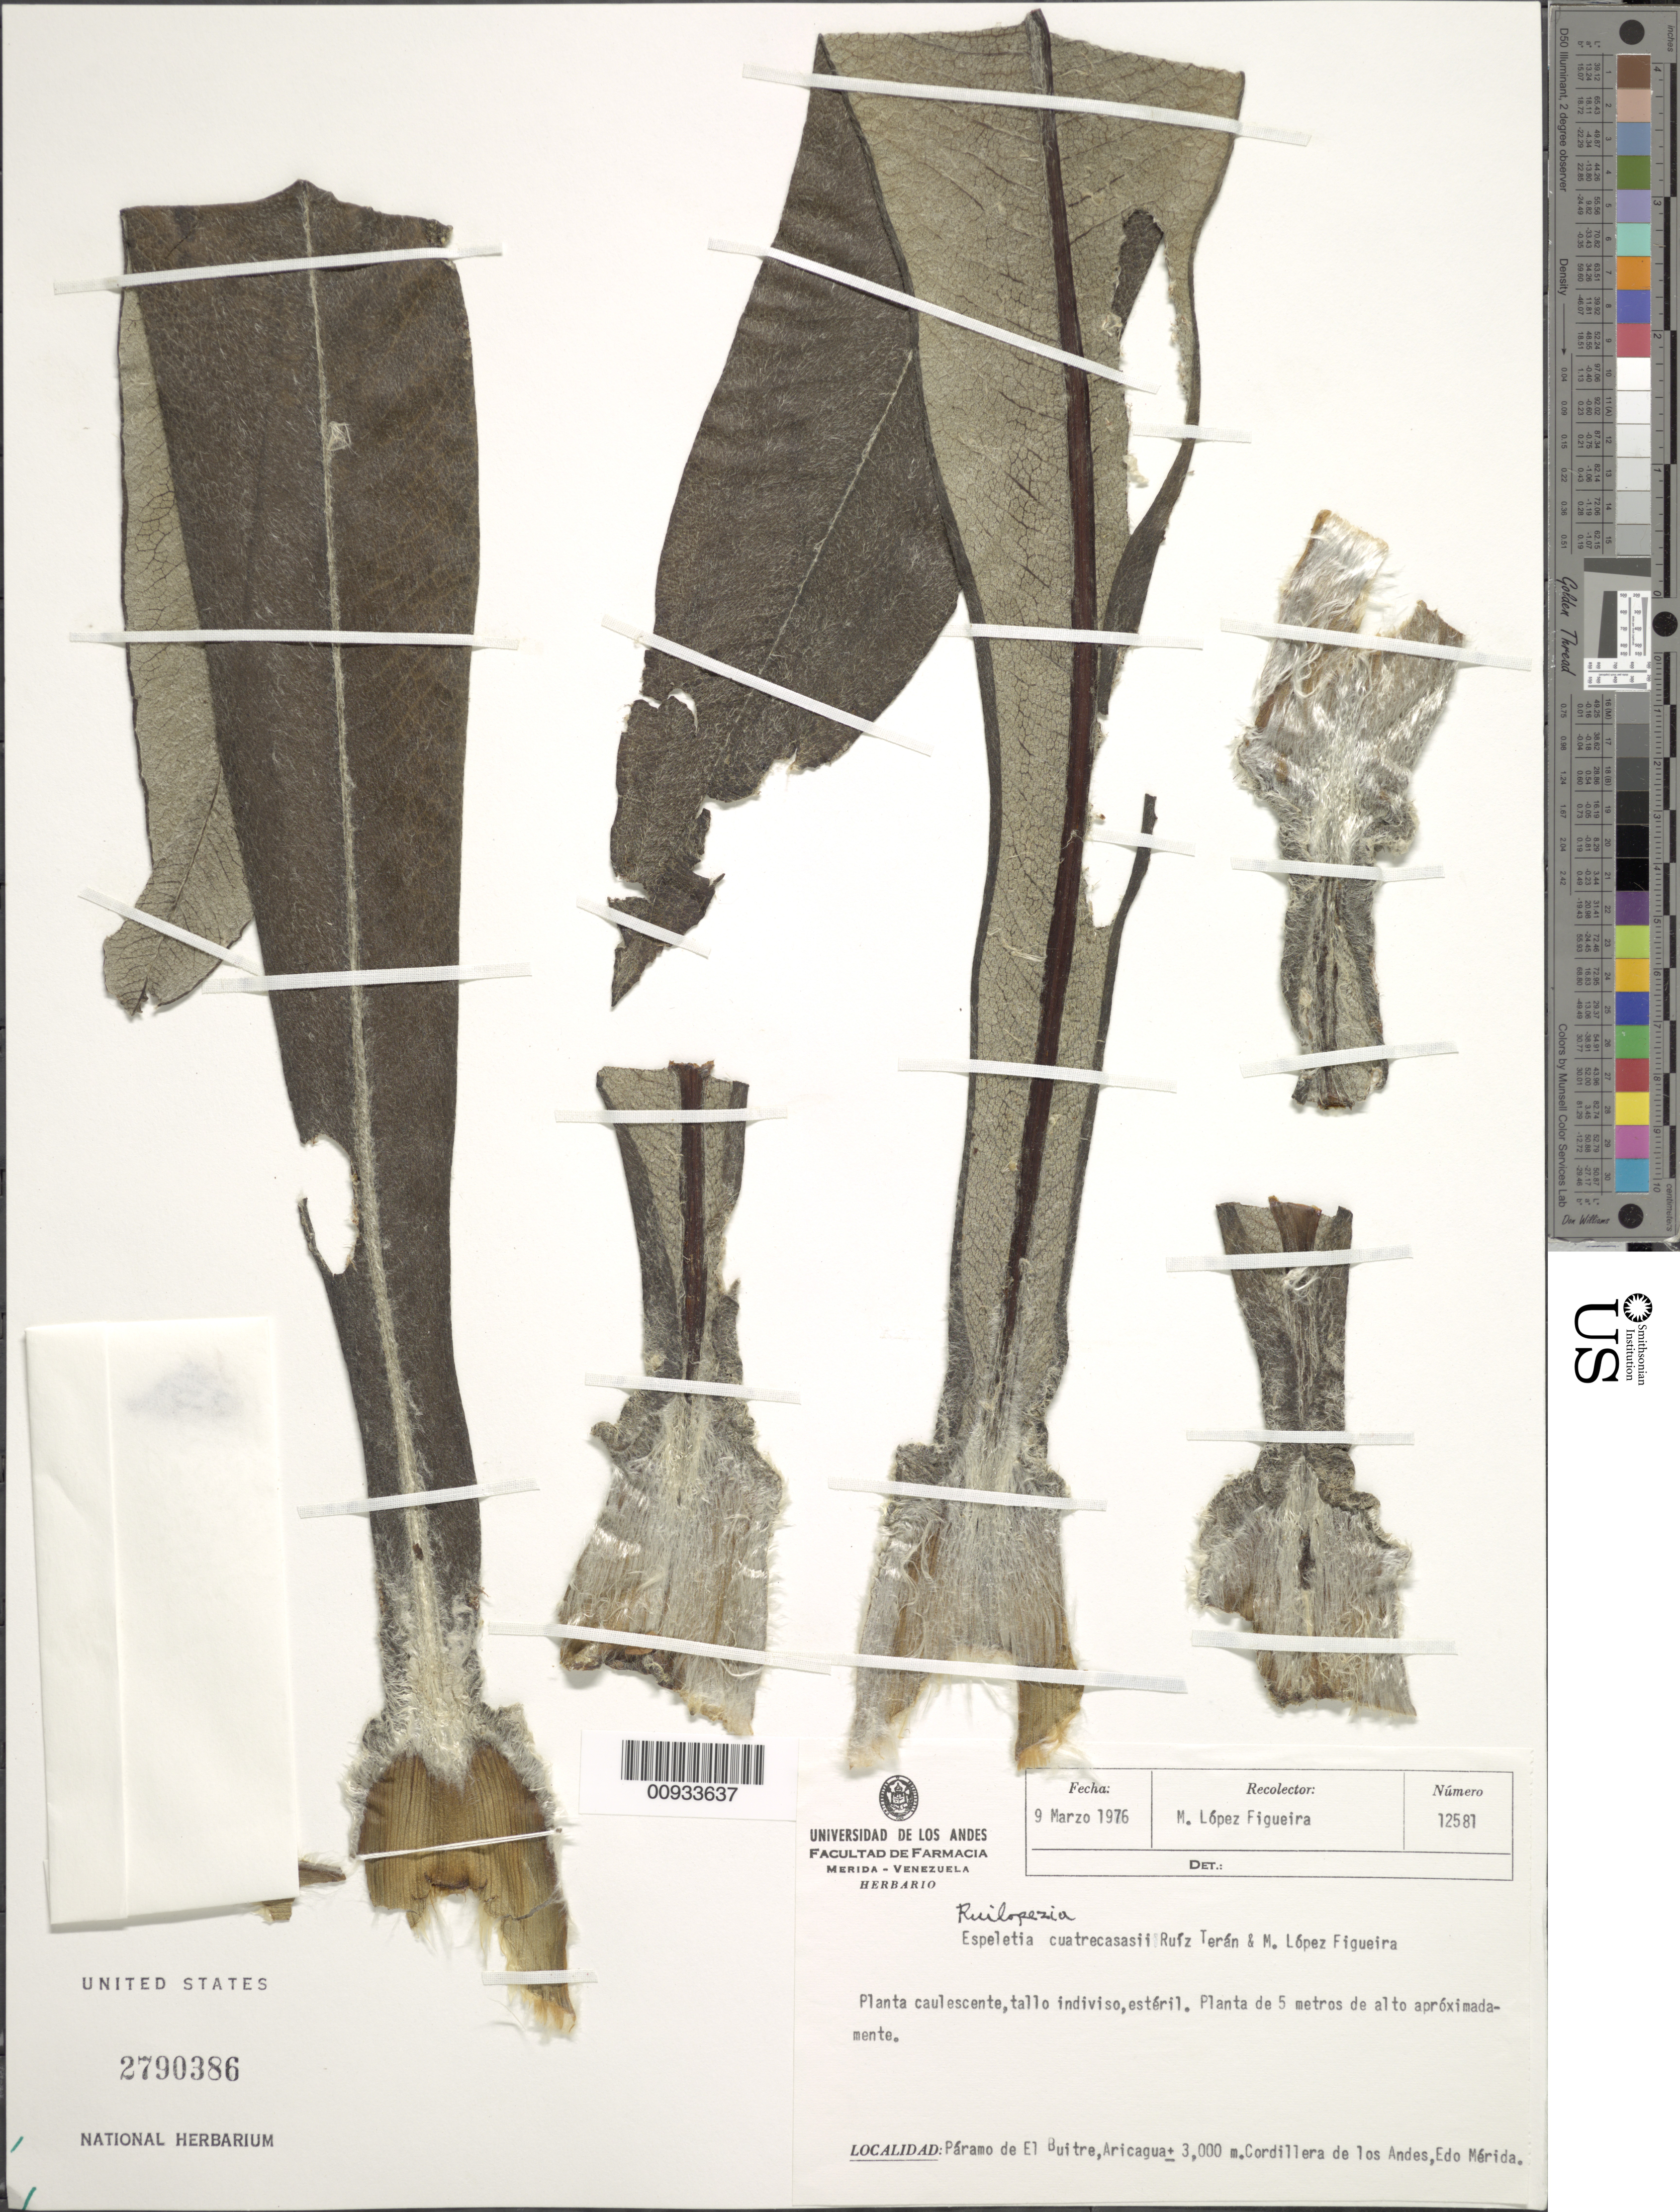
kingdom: Plantae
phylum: Tracheophyta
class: Magnoliopsida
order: Asterales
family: Asteraceae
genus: Ruilopezia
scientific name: Ruilopezia cuatracasasii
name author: (Ruiz & Lopez) Cuatrec.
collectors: M. López Figueiras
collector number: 12581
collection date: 1976-03-09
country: Venezuela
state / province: Mérida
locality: Paramo de El Buitre, Aricagua, Cordillera de Los Andes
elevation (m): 3000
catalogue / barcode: US 2790386